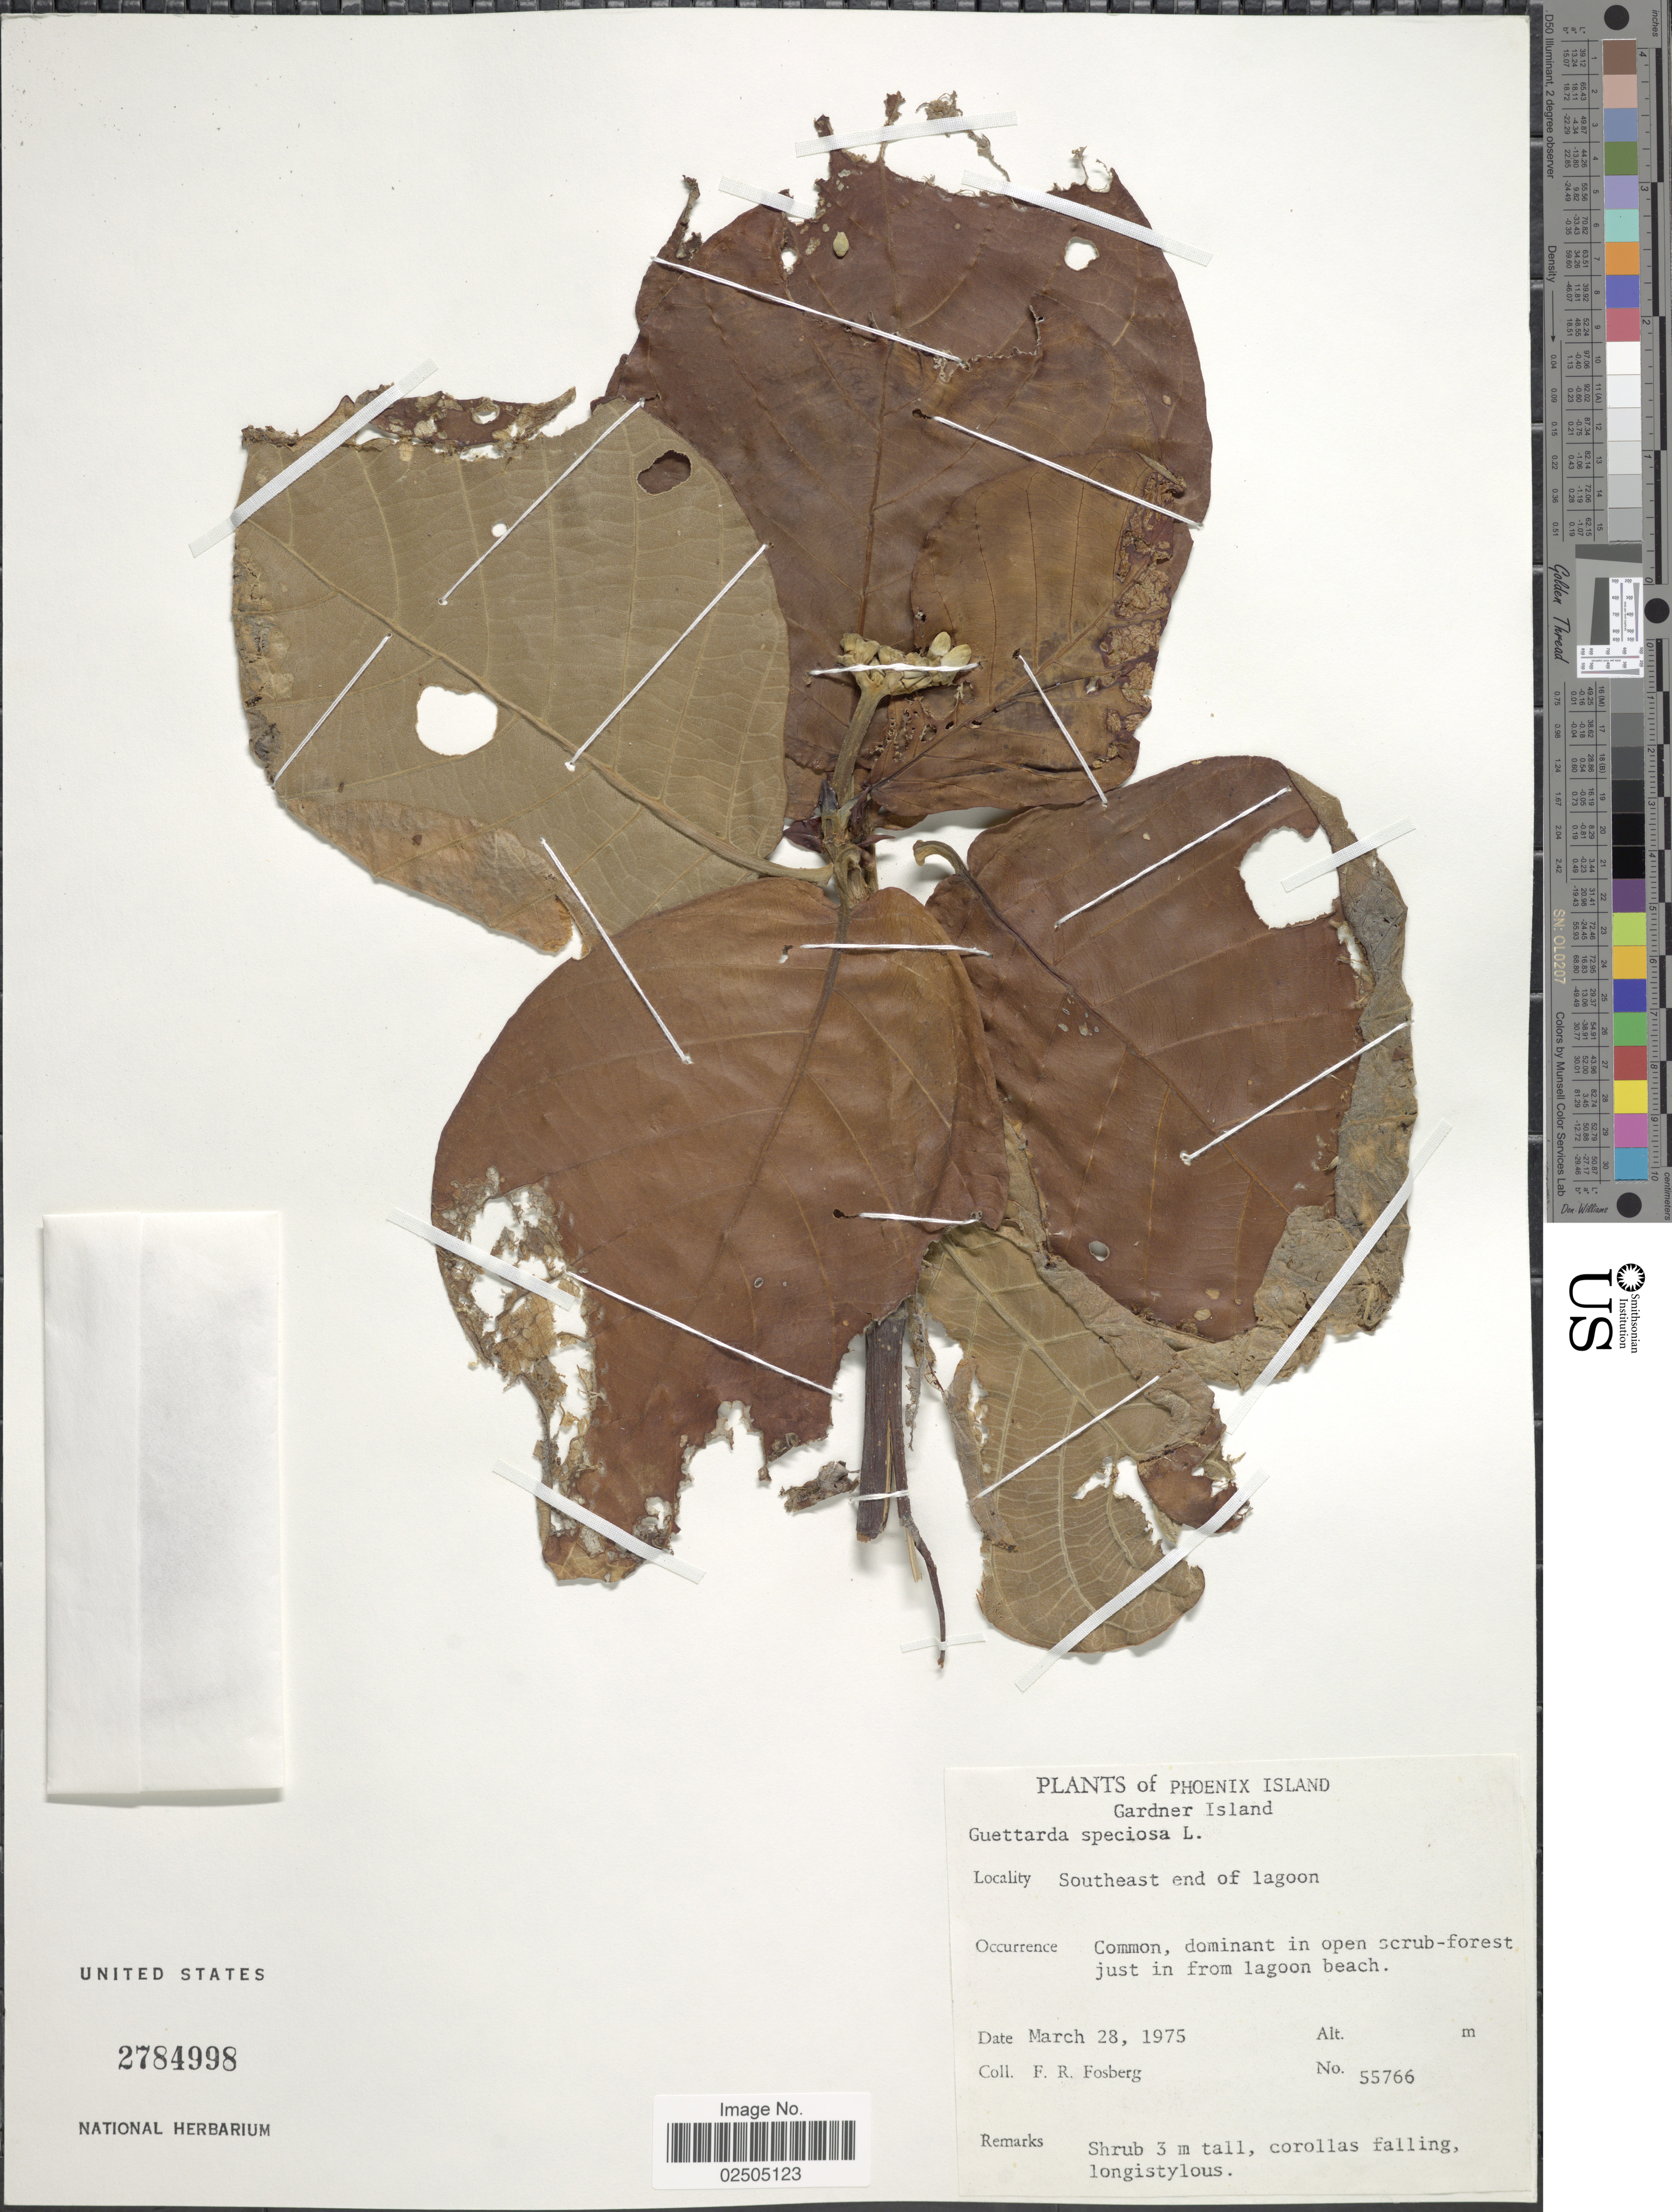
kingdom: Plantae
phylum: Tracheophyta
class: Magnoliopsida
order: Gentianales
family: Rubiaceae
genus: Guettarda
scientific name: Guettarda speciosa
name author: L.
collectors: F. R. Fosberg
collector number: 55766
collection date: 1975-03-28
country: Kiribati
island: Nikumaroro [Gardner] Atoll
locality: Phoenix Island, Gardner Island, Southeast end of lagoon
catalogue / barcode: US 2784998